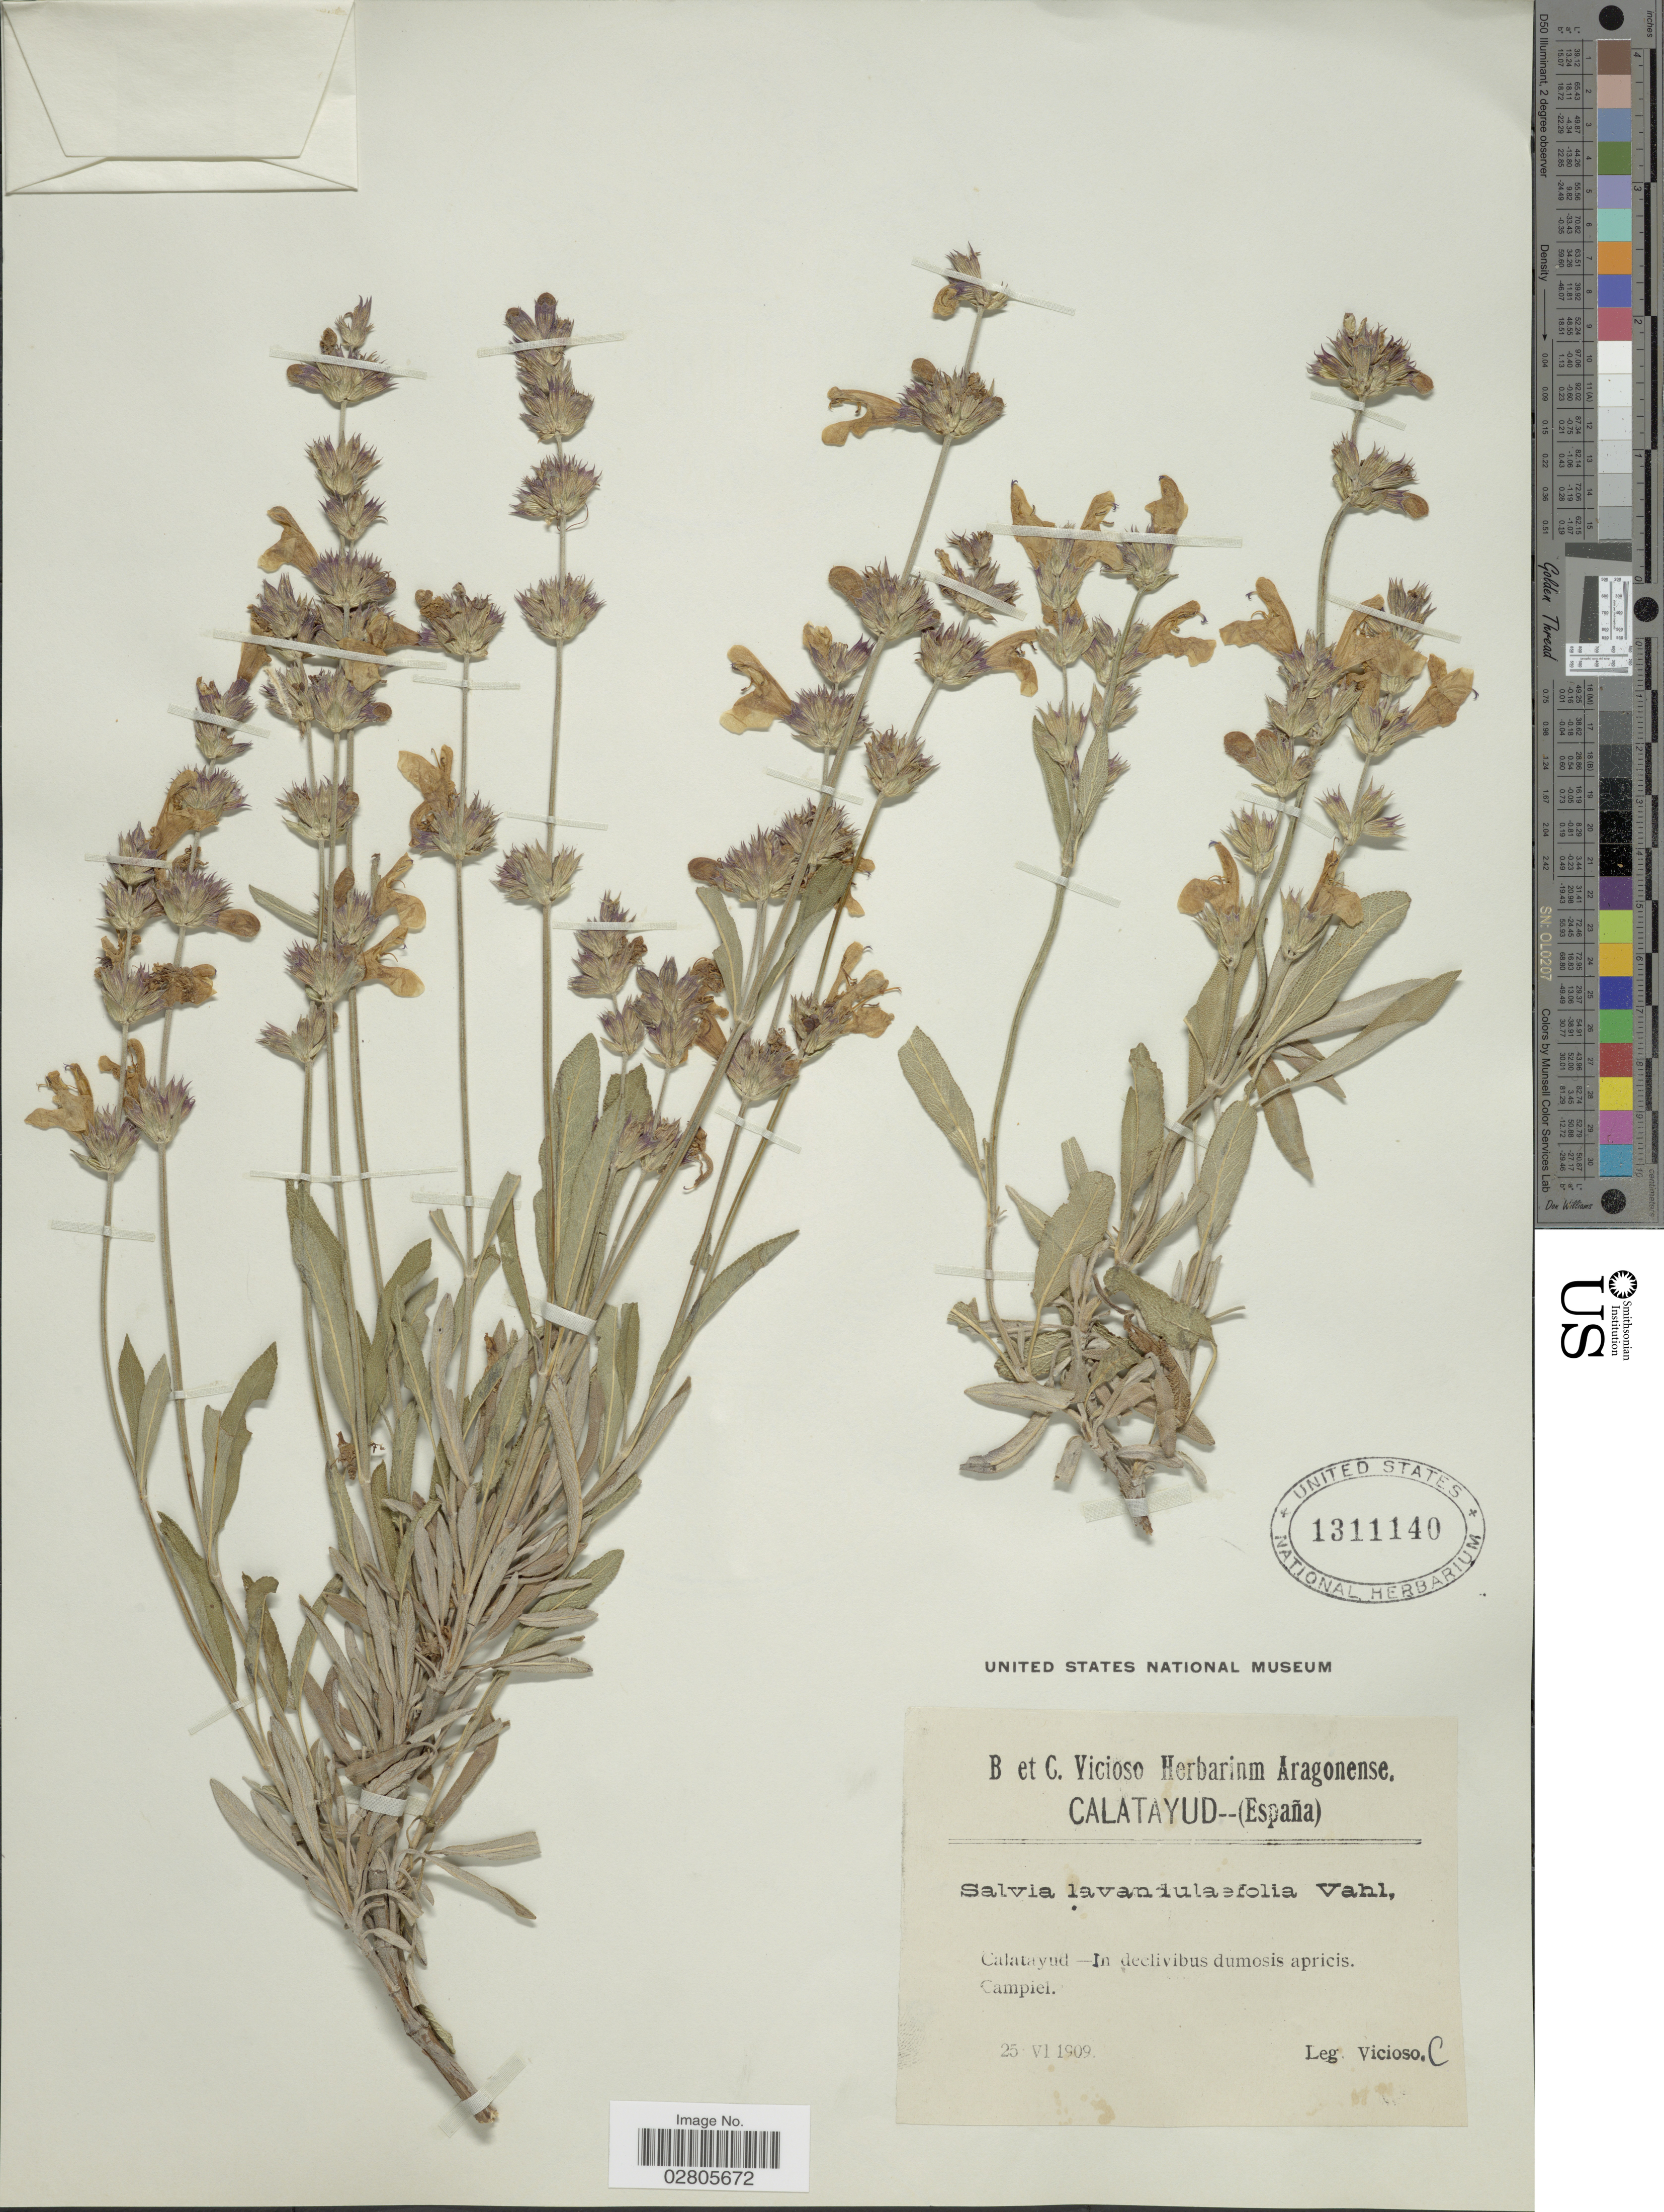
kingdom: Plantae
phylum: Tracheophyta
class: Magnoliopsida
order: Lamiales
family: Lamiaceae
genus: Salvia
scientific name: Salvia lavandulifolia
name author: Vahl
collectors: C. Vicioso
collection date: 1909-06-25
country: Spain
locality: Calatayud- In declivibus dumosis apricis. Campiel.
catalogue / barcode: US 1311140